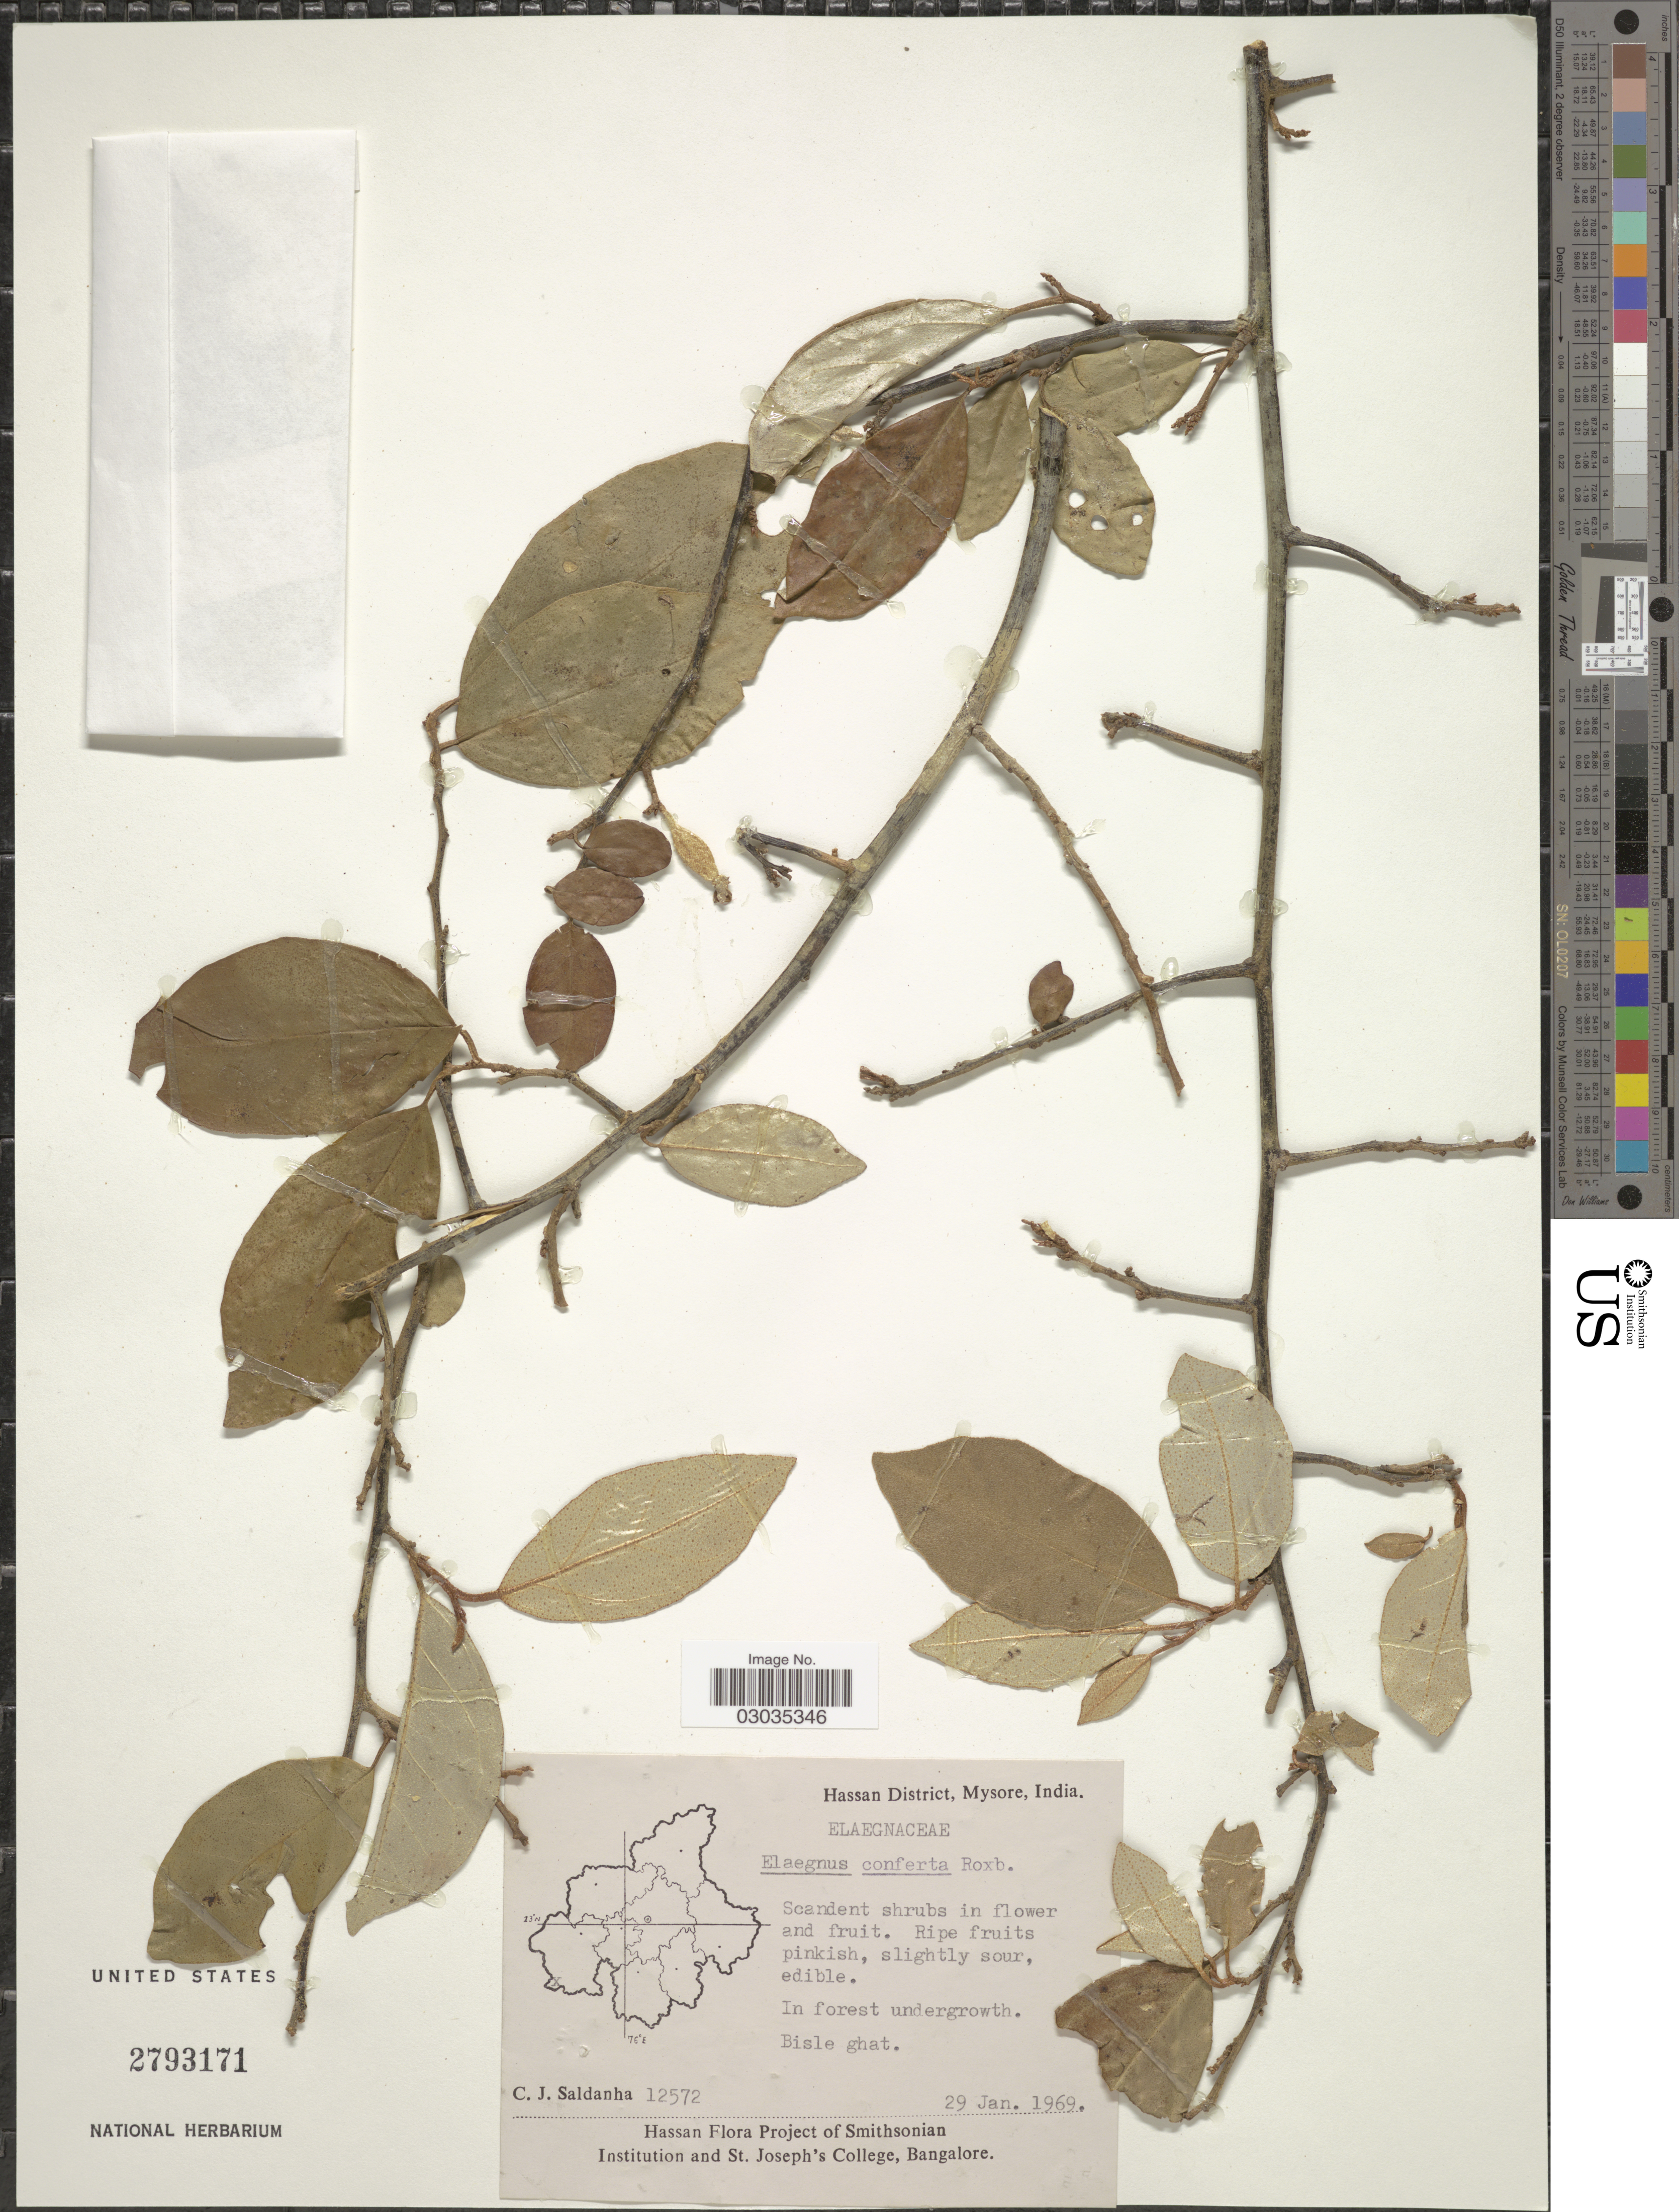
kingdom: Plantae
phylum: Tracheophyta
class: Magnoliopsida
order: Rosales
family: Elaeagnaceae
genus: Elaeagnus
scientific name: Elaeagnus conferta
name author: Roxb.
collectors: C. J. Saldanha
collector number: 12572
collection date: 1969-01-29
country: India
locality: Hassan District, Mysore. Bisle ghat.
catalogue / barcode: US 2793171